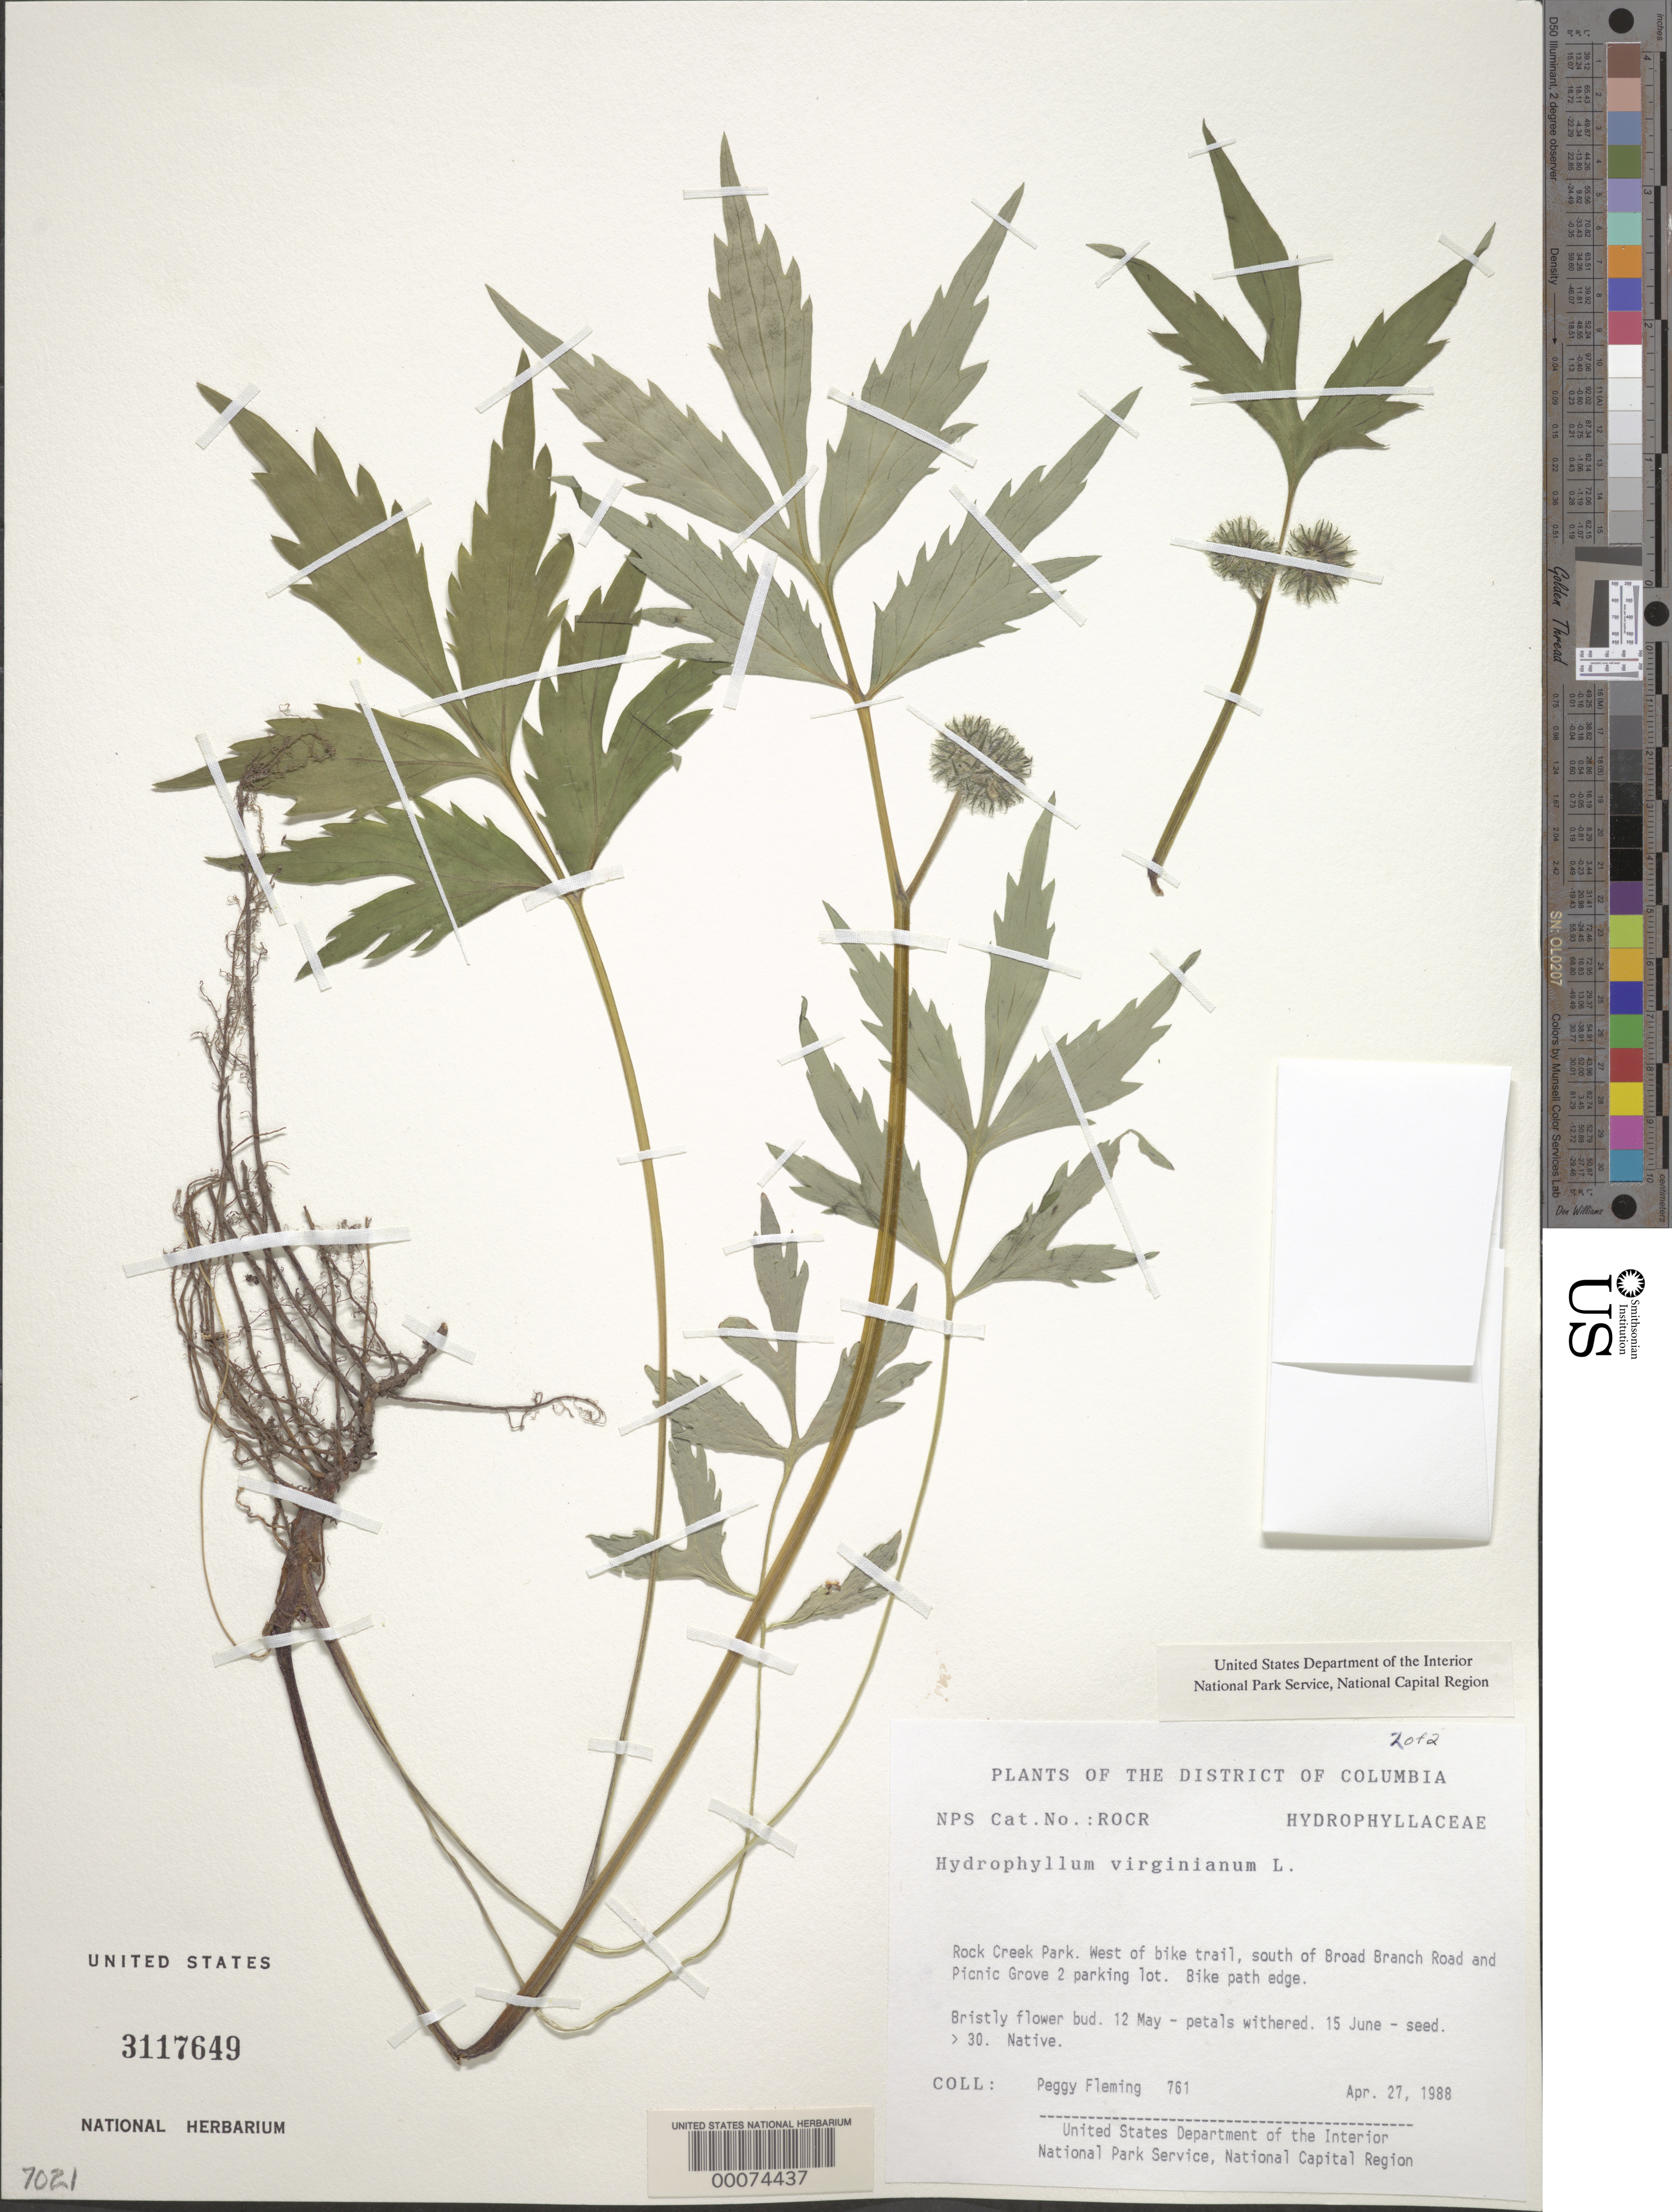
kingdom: Plantae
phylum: Tracheophyta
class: Magnoliopsida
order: Boraginales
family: Hydrophyllaceae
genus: Hydrophyllum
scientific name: Hydrophyllum virginianum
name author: L.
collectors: P. Fleming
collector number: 761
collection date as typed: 27 Apr 1988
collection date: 1988-04-27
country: United States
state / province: District of Columbia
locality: Rock Creek Park, S of Broad Branch Road and Picnic Grove 2 parking lot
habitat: Bike path edge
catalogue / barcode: US 3117649